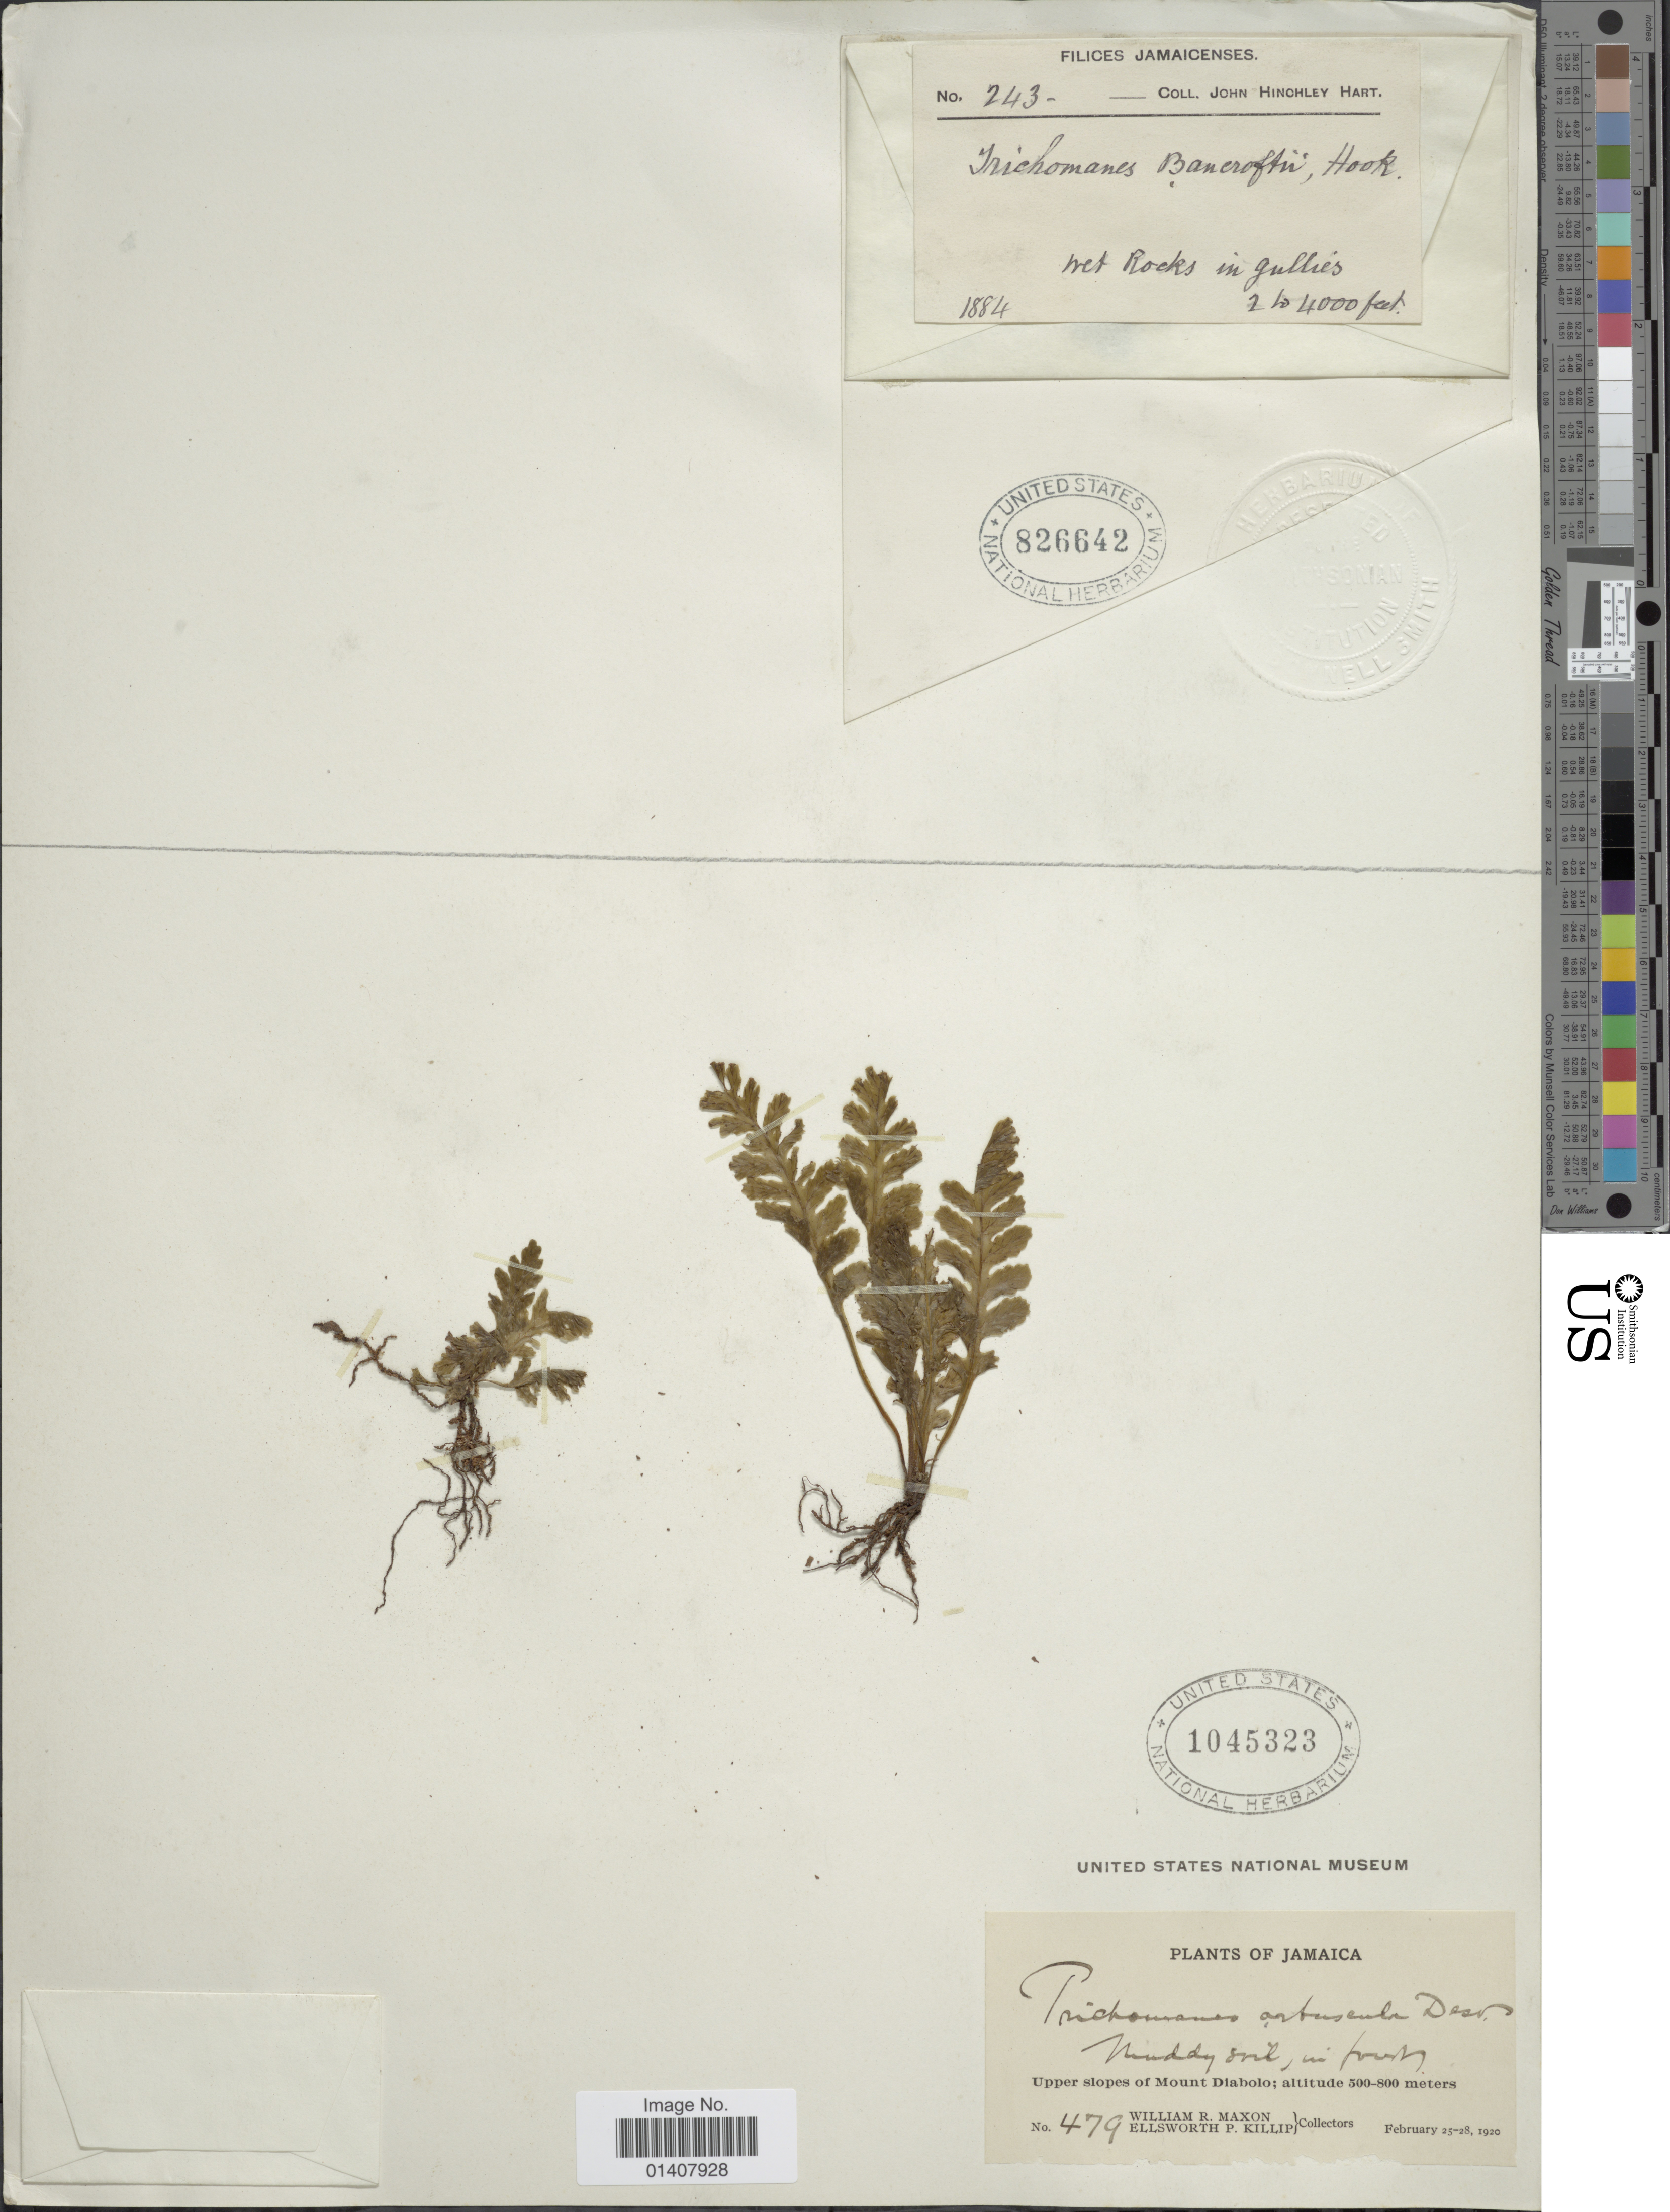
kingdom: Plantae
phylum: Tracheophyta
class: Polypodiopsida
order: Hymenophyllales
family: Hymenophyllaceae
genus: Trichomanes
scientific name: Trichomanes arbuscula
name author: Desv.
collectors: W. R. Maxon & E. P. Killip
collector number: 479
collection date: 1920-02-25/1920-02-28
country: Jamaica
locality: Upper slopes of Mount Diabolo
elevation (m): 500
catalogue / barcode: US 1045323-2